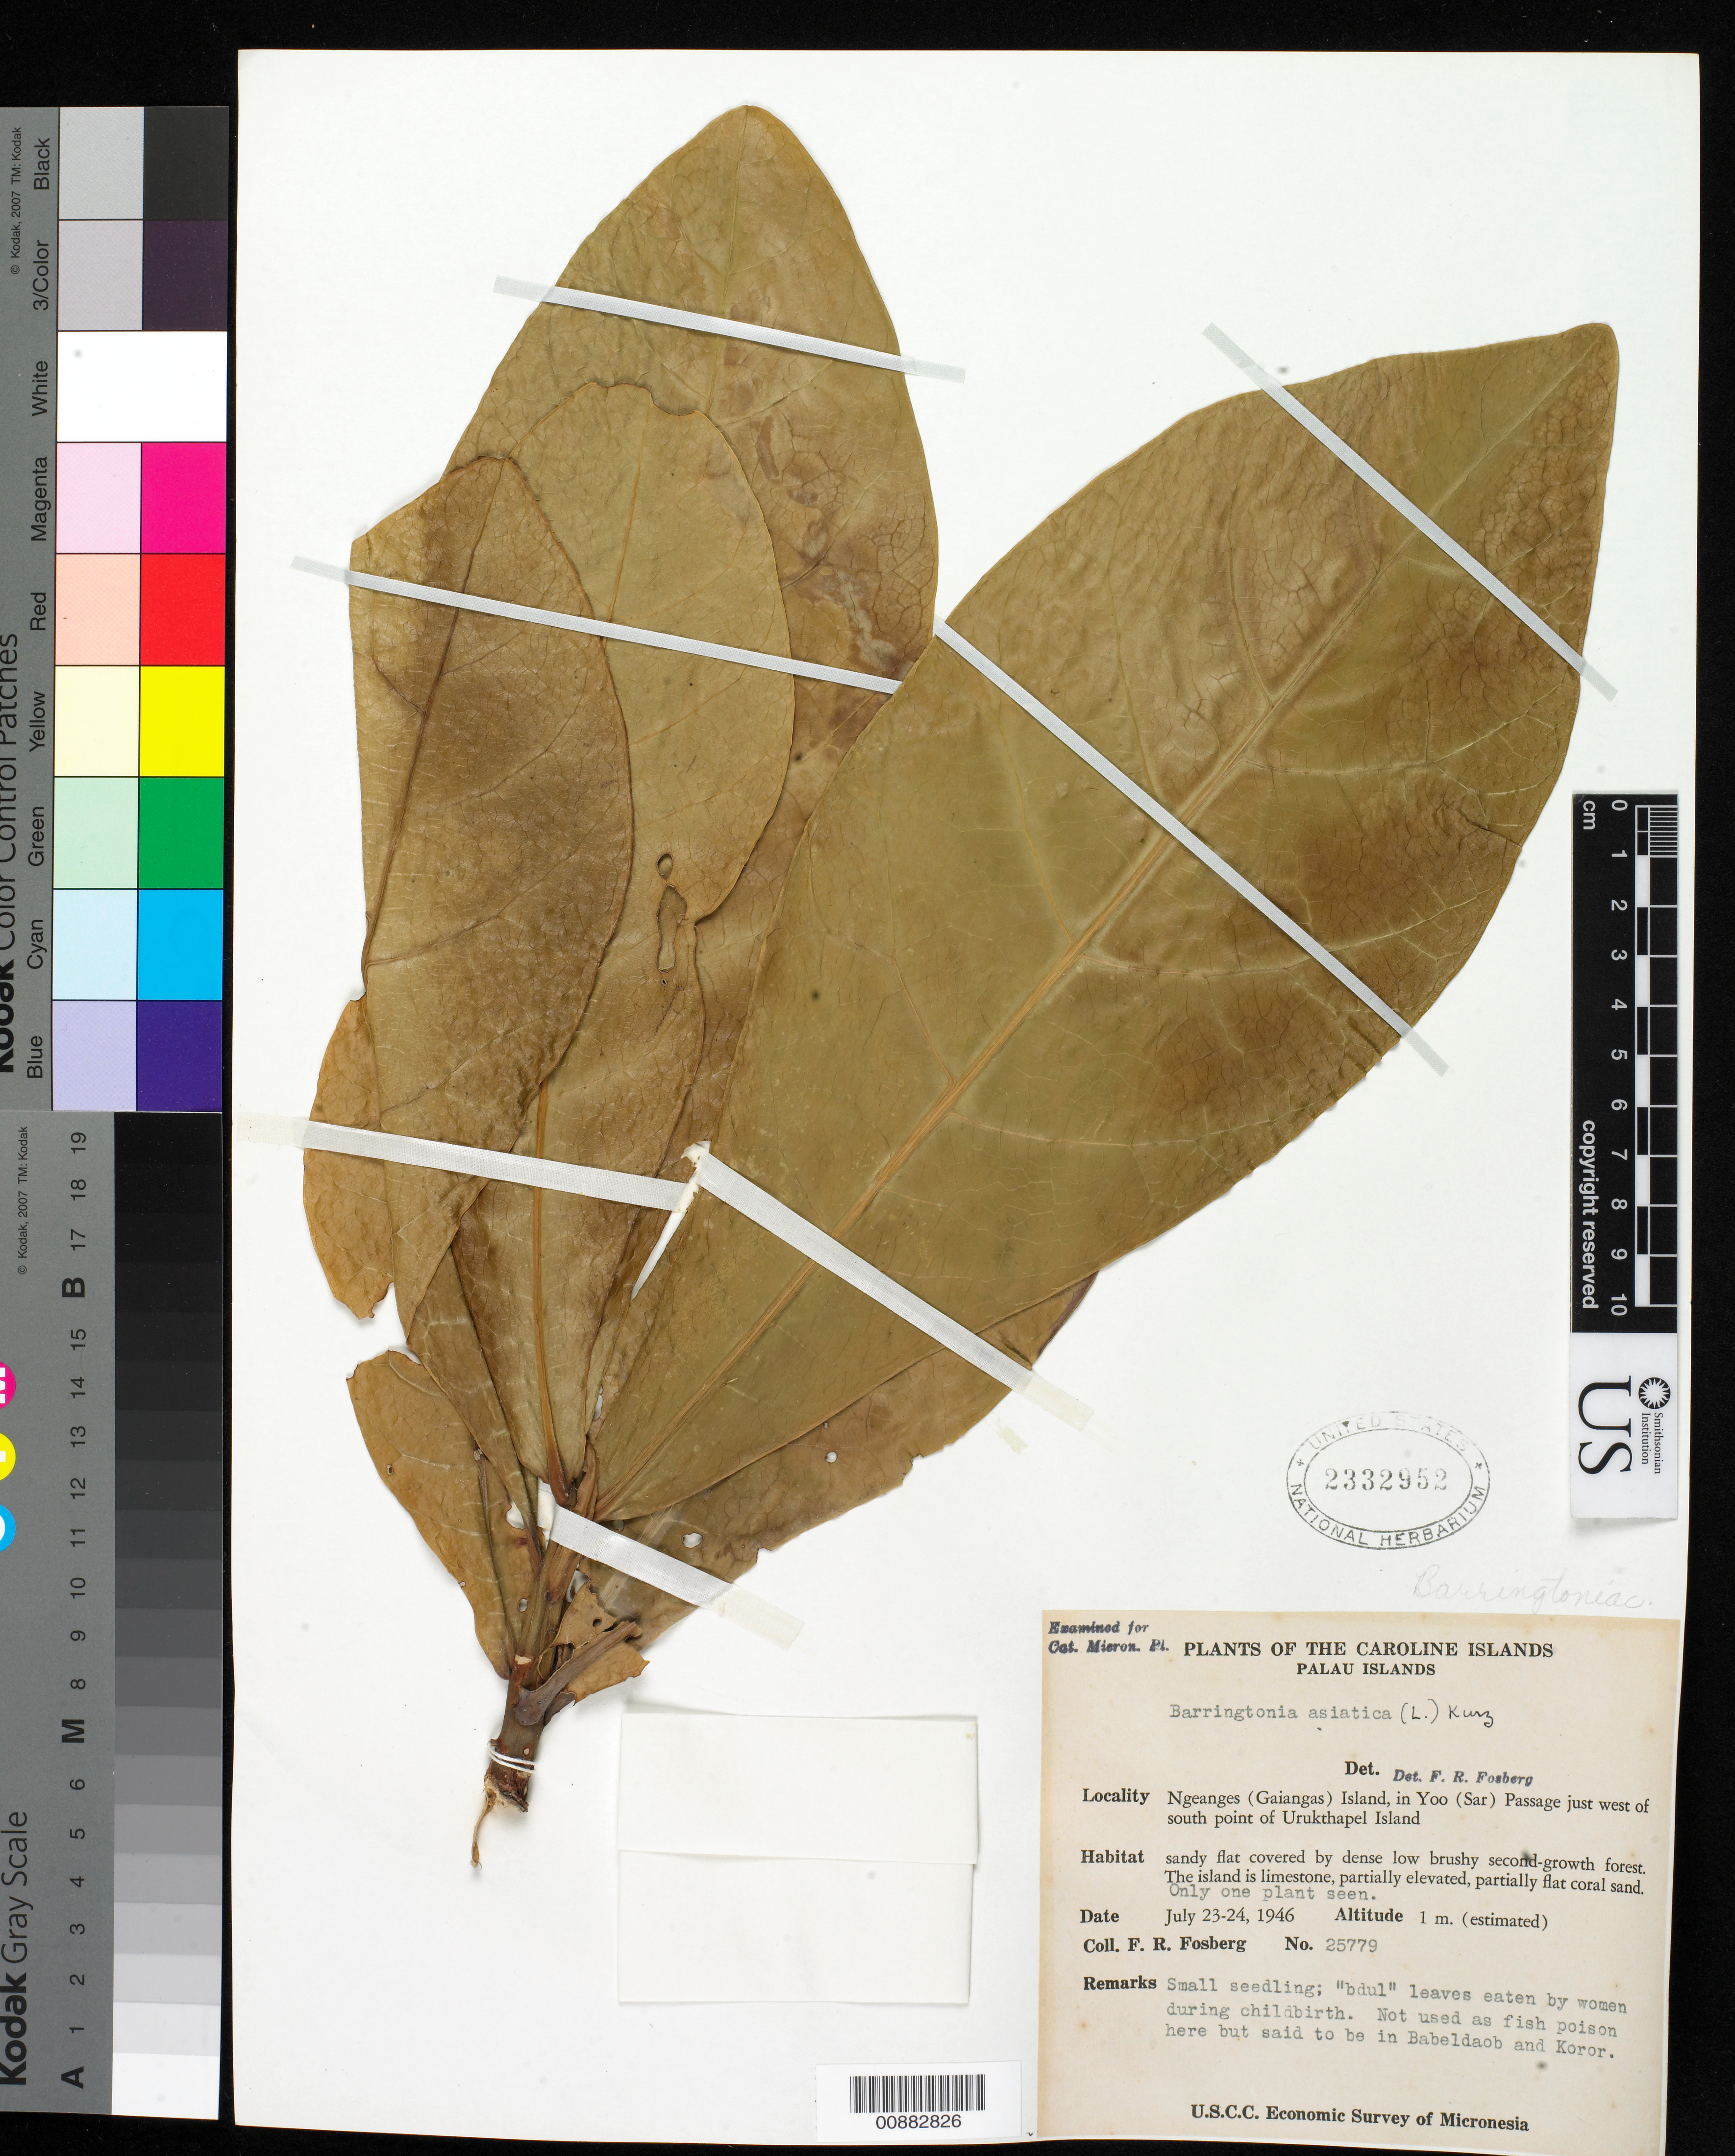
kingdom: Plantae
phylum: Tracheophyta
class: Magnoliopsida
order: Ericales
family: Lecythidaceae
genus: Barringtonia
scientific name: Barringtonia asiatica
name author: (L.) Kurz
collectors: F. R. Fosberg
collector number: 25779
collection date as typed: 23 Jul 1946 to 24 Jul 1946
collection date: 1946-07-23/1946-07-24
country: Palau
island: Ngeanges (Gaiangas)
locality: In Yoo (Sar) Passage just west of south point of Urukthapel Island (Also known as Gaiangas I.)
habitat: Sandy flat covered by dense low brushy second-growth forest. Island is limestone, partially elevated, part flat coral sand.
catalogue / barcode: US 2332952